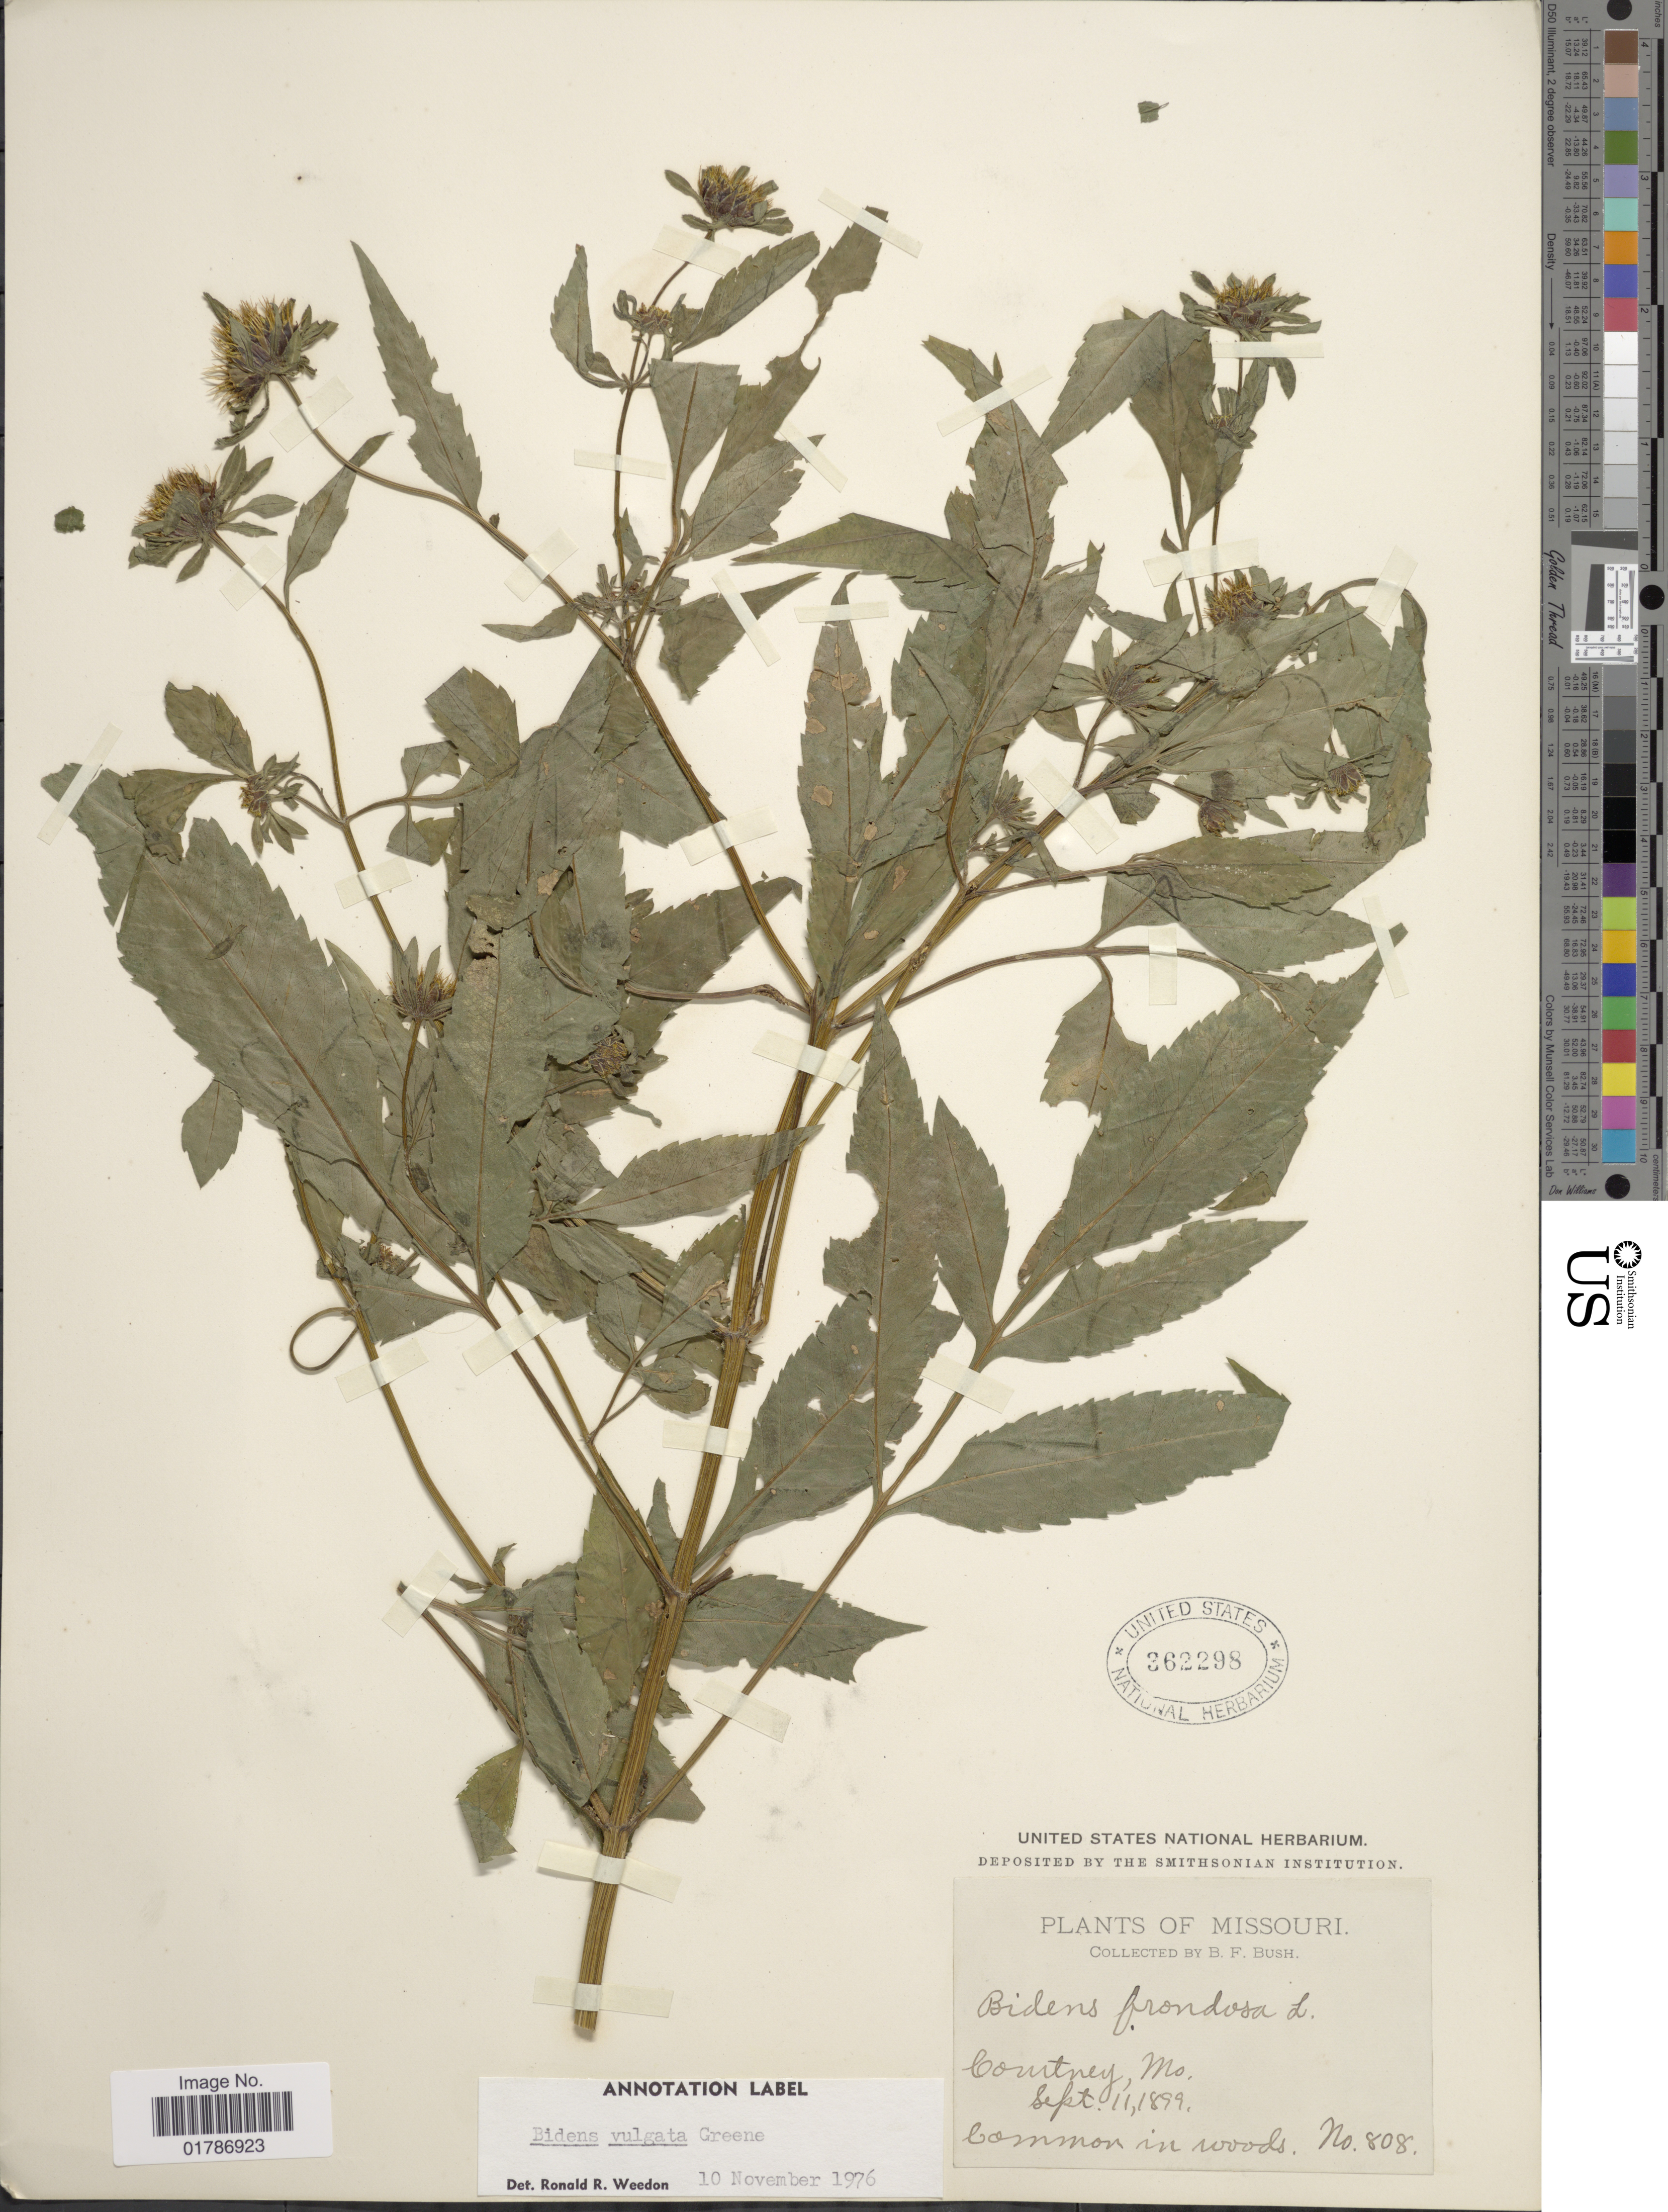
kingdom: Plantae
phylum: Tracheophyta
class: Magnoliopsida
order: Asterales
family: Asteraceae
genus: Bidens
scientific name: Bidens vulgata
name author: Greene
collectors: B. F. Bush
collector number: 808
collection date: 1899-09-11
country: United States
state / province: Missouri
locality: Courtney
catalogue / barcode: US 362298